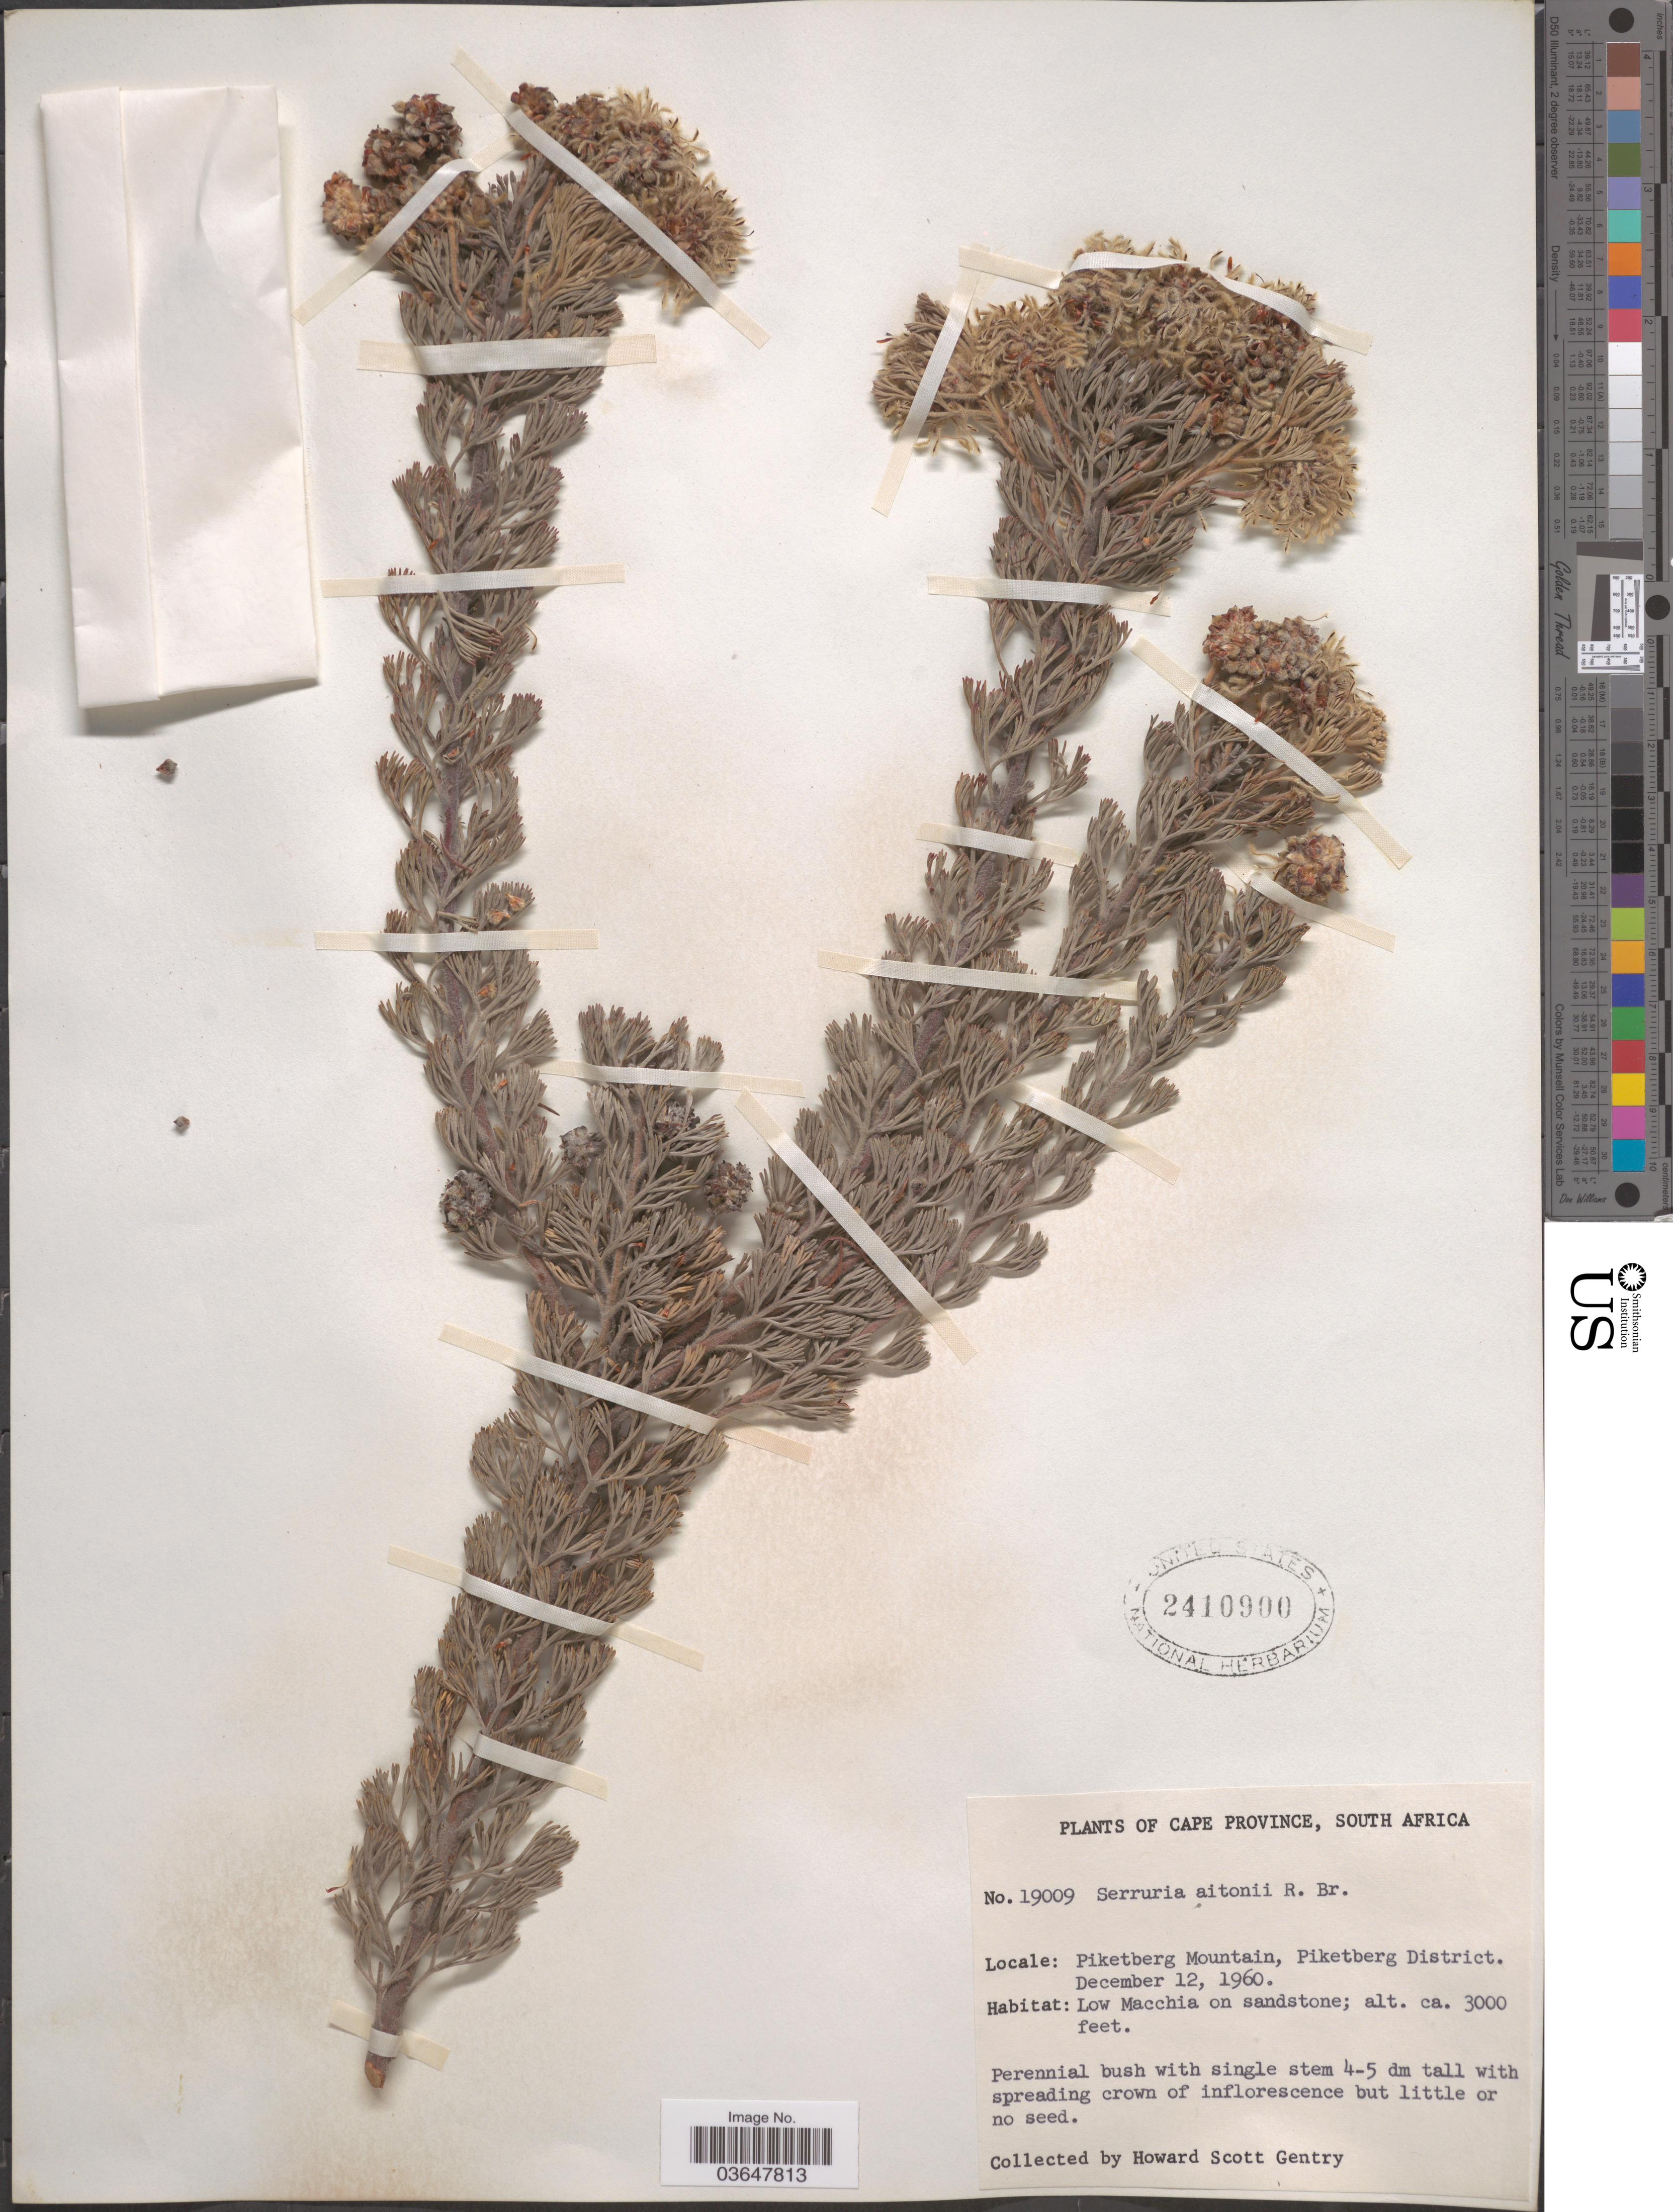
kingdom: Plantae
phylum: Tracheophyta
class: Magnoliopsida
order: Proteales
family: Proteaceae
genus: Serruria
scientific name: Serruria aitonii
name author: R. Br.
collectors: H. S. Gentry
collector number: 19009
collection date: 1960-12-12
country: South Africa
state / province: Western Cape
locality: Piketberg Mountain, Piketberg District.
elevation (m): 914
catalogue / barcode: US 2410900